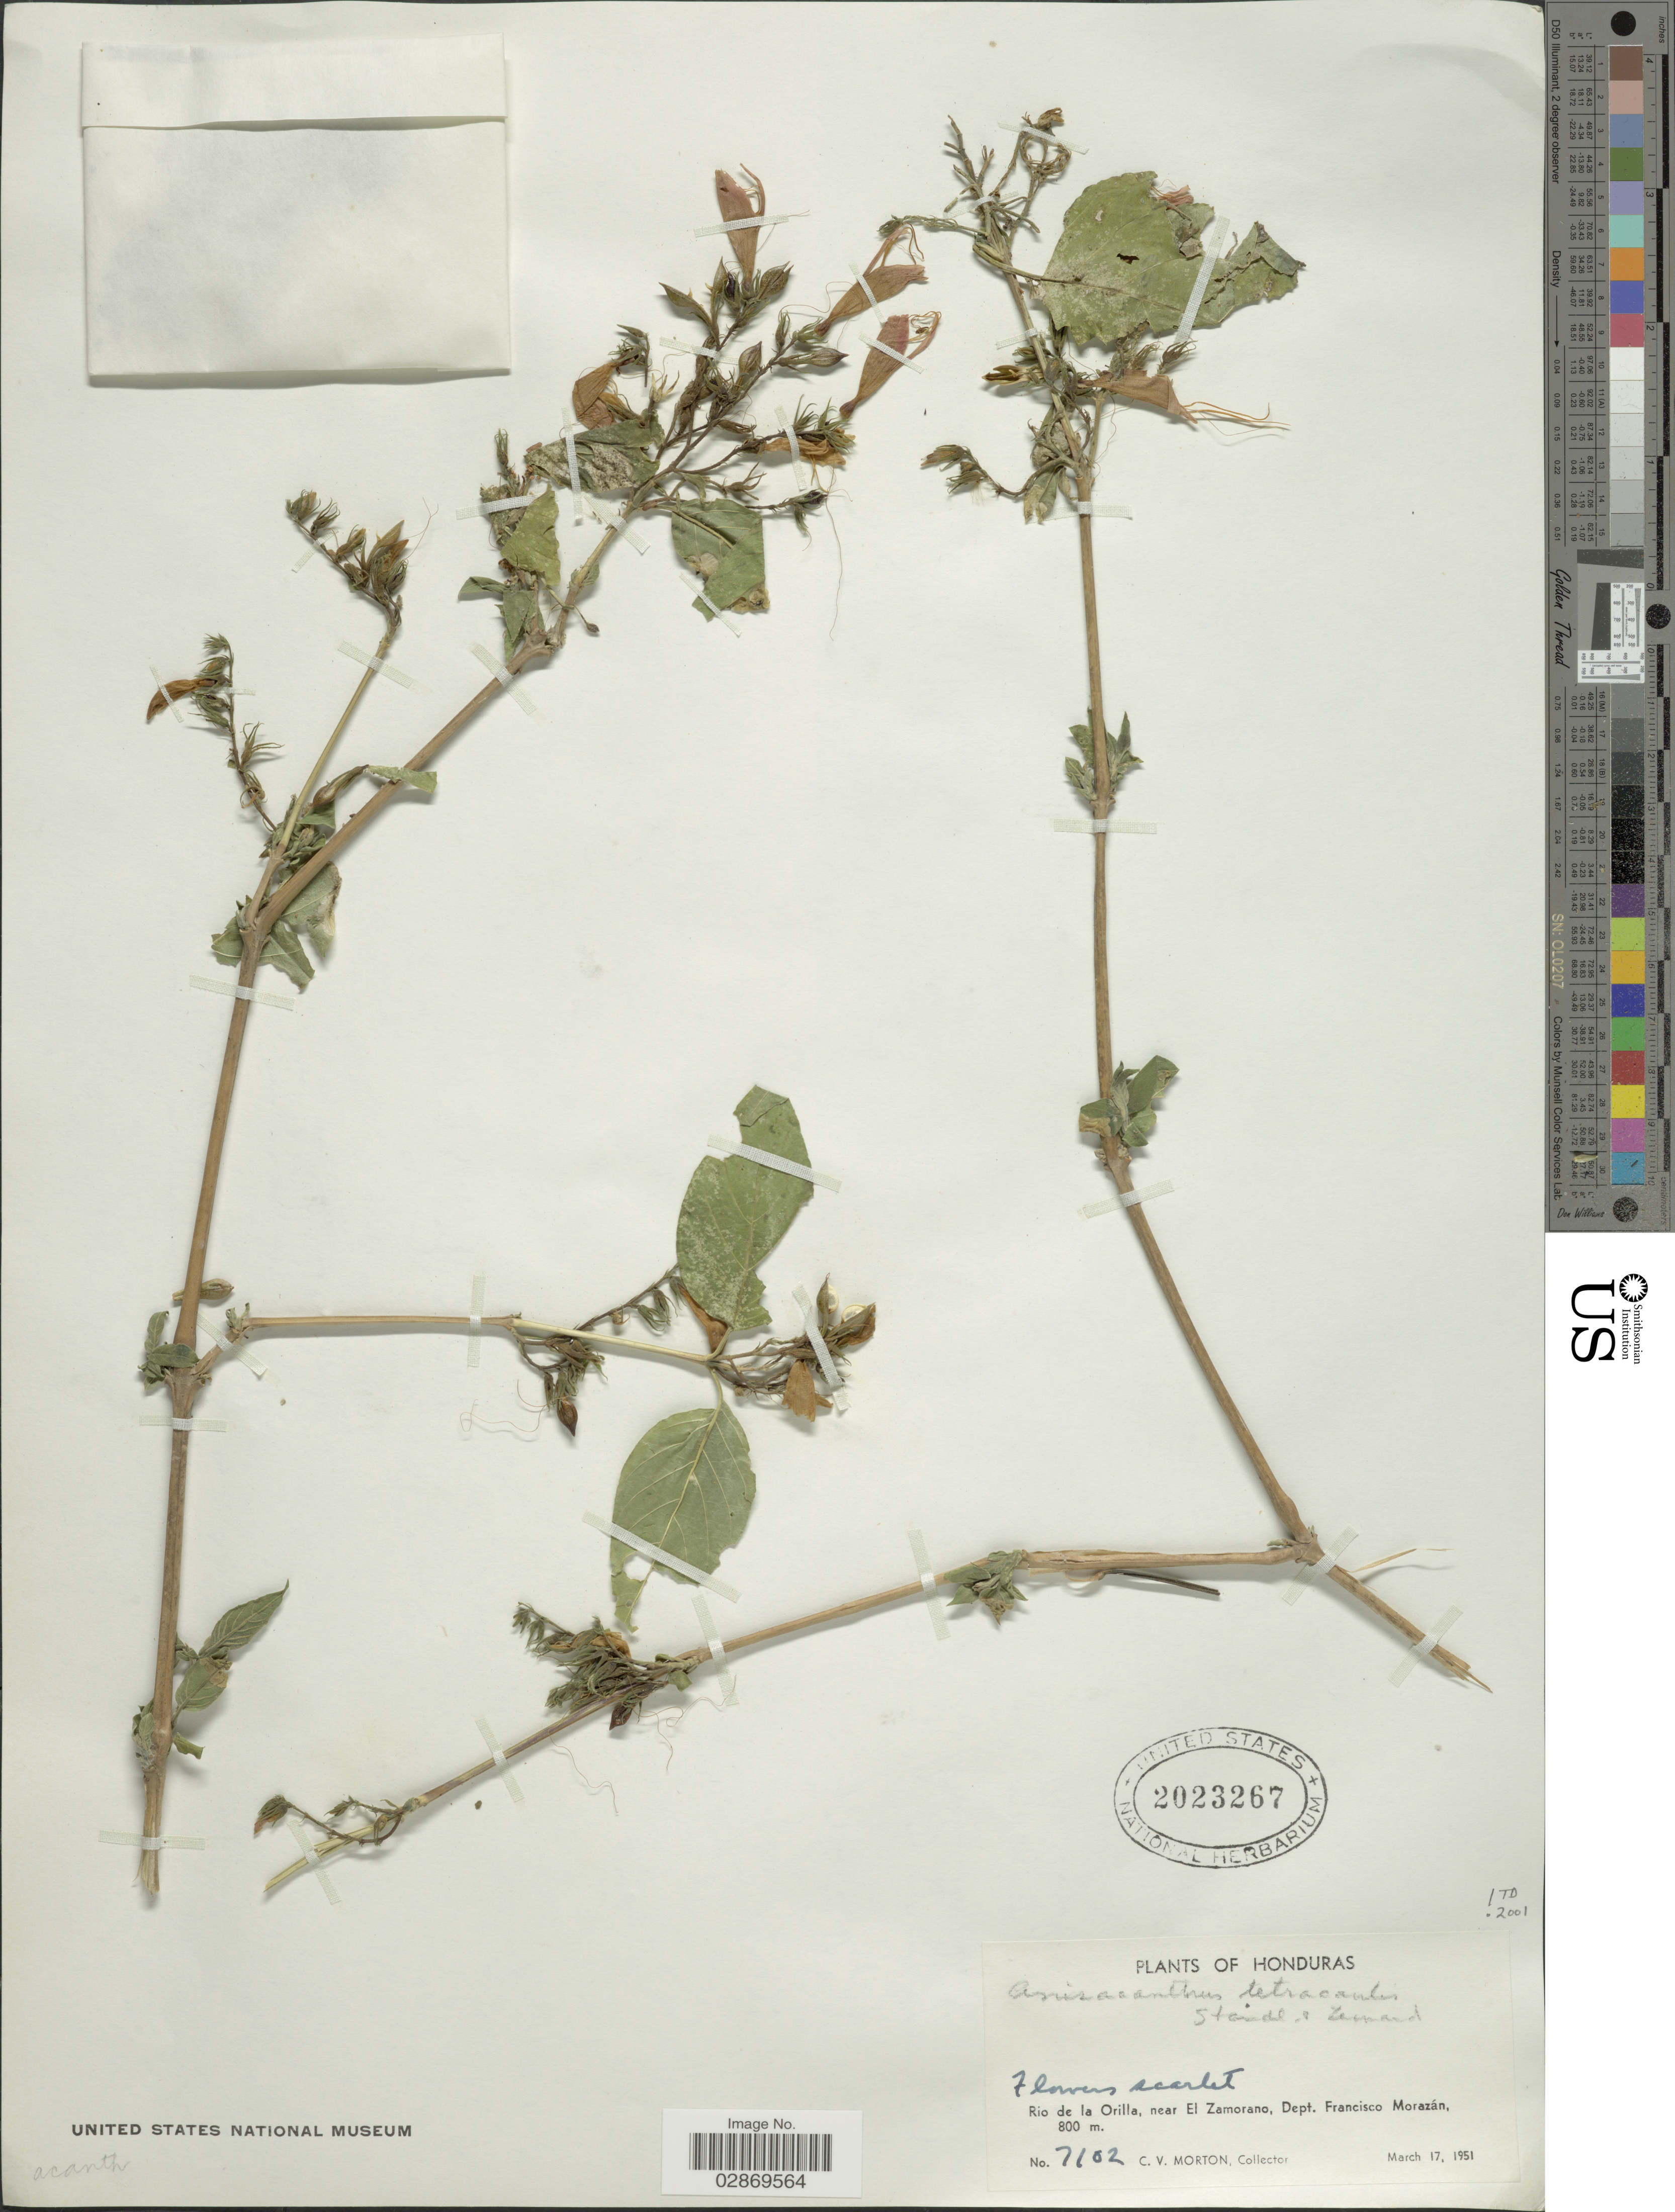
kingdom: Plantae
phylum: Tracheophyta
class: Magnoliopsida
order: Lamiales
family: Acanthaceae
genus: Anisacanthus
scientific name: Anisacanthus tetracaulis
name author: Leonard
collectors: C. V. Morton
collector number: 7102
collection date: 1951-03-17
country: Honduras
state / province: Fco. Morazán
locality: Rio de la Orilla, near El Zamorano, Dept. Francisco Morazán.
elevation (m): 800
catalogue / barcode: US 2023267